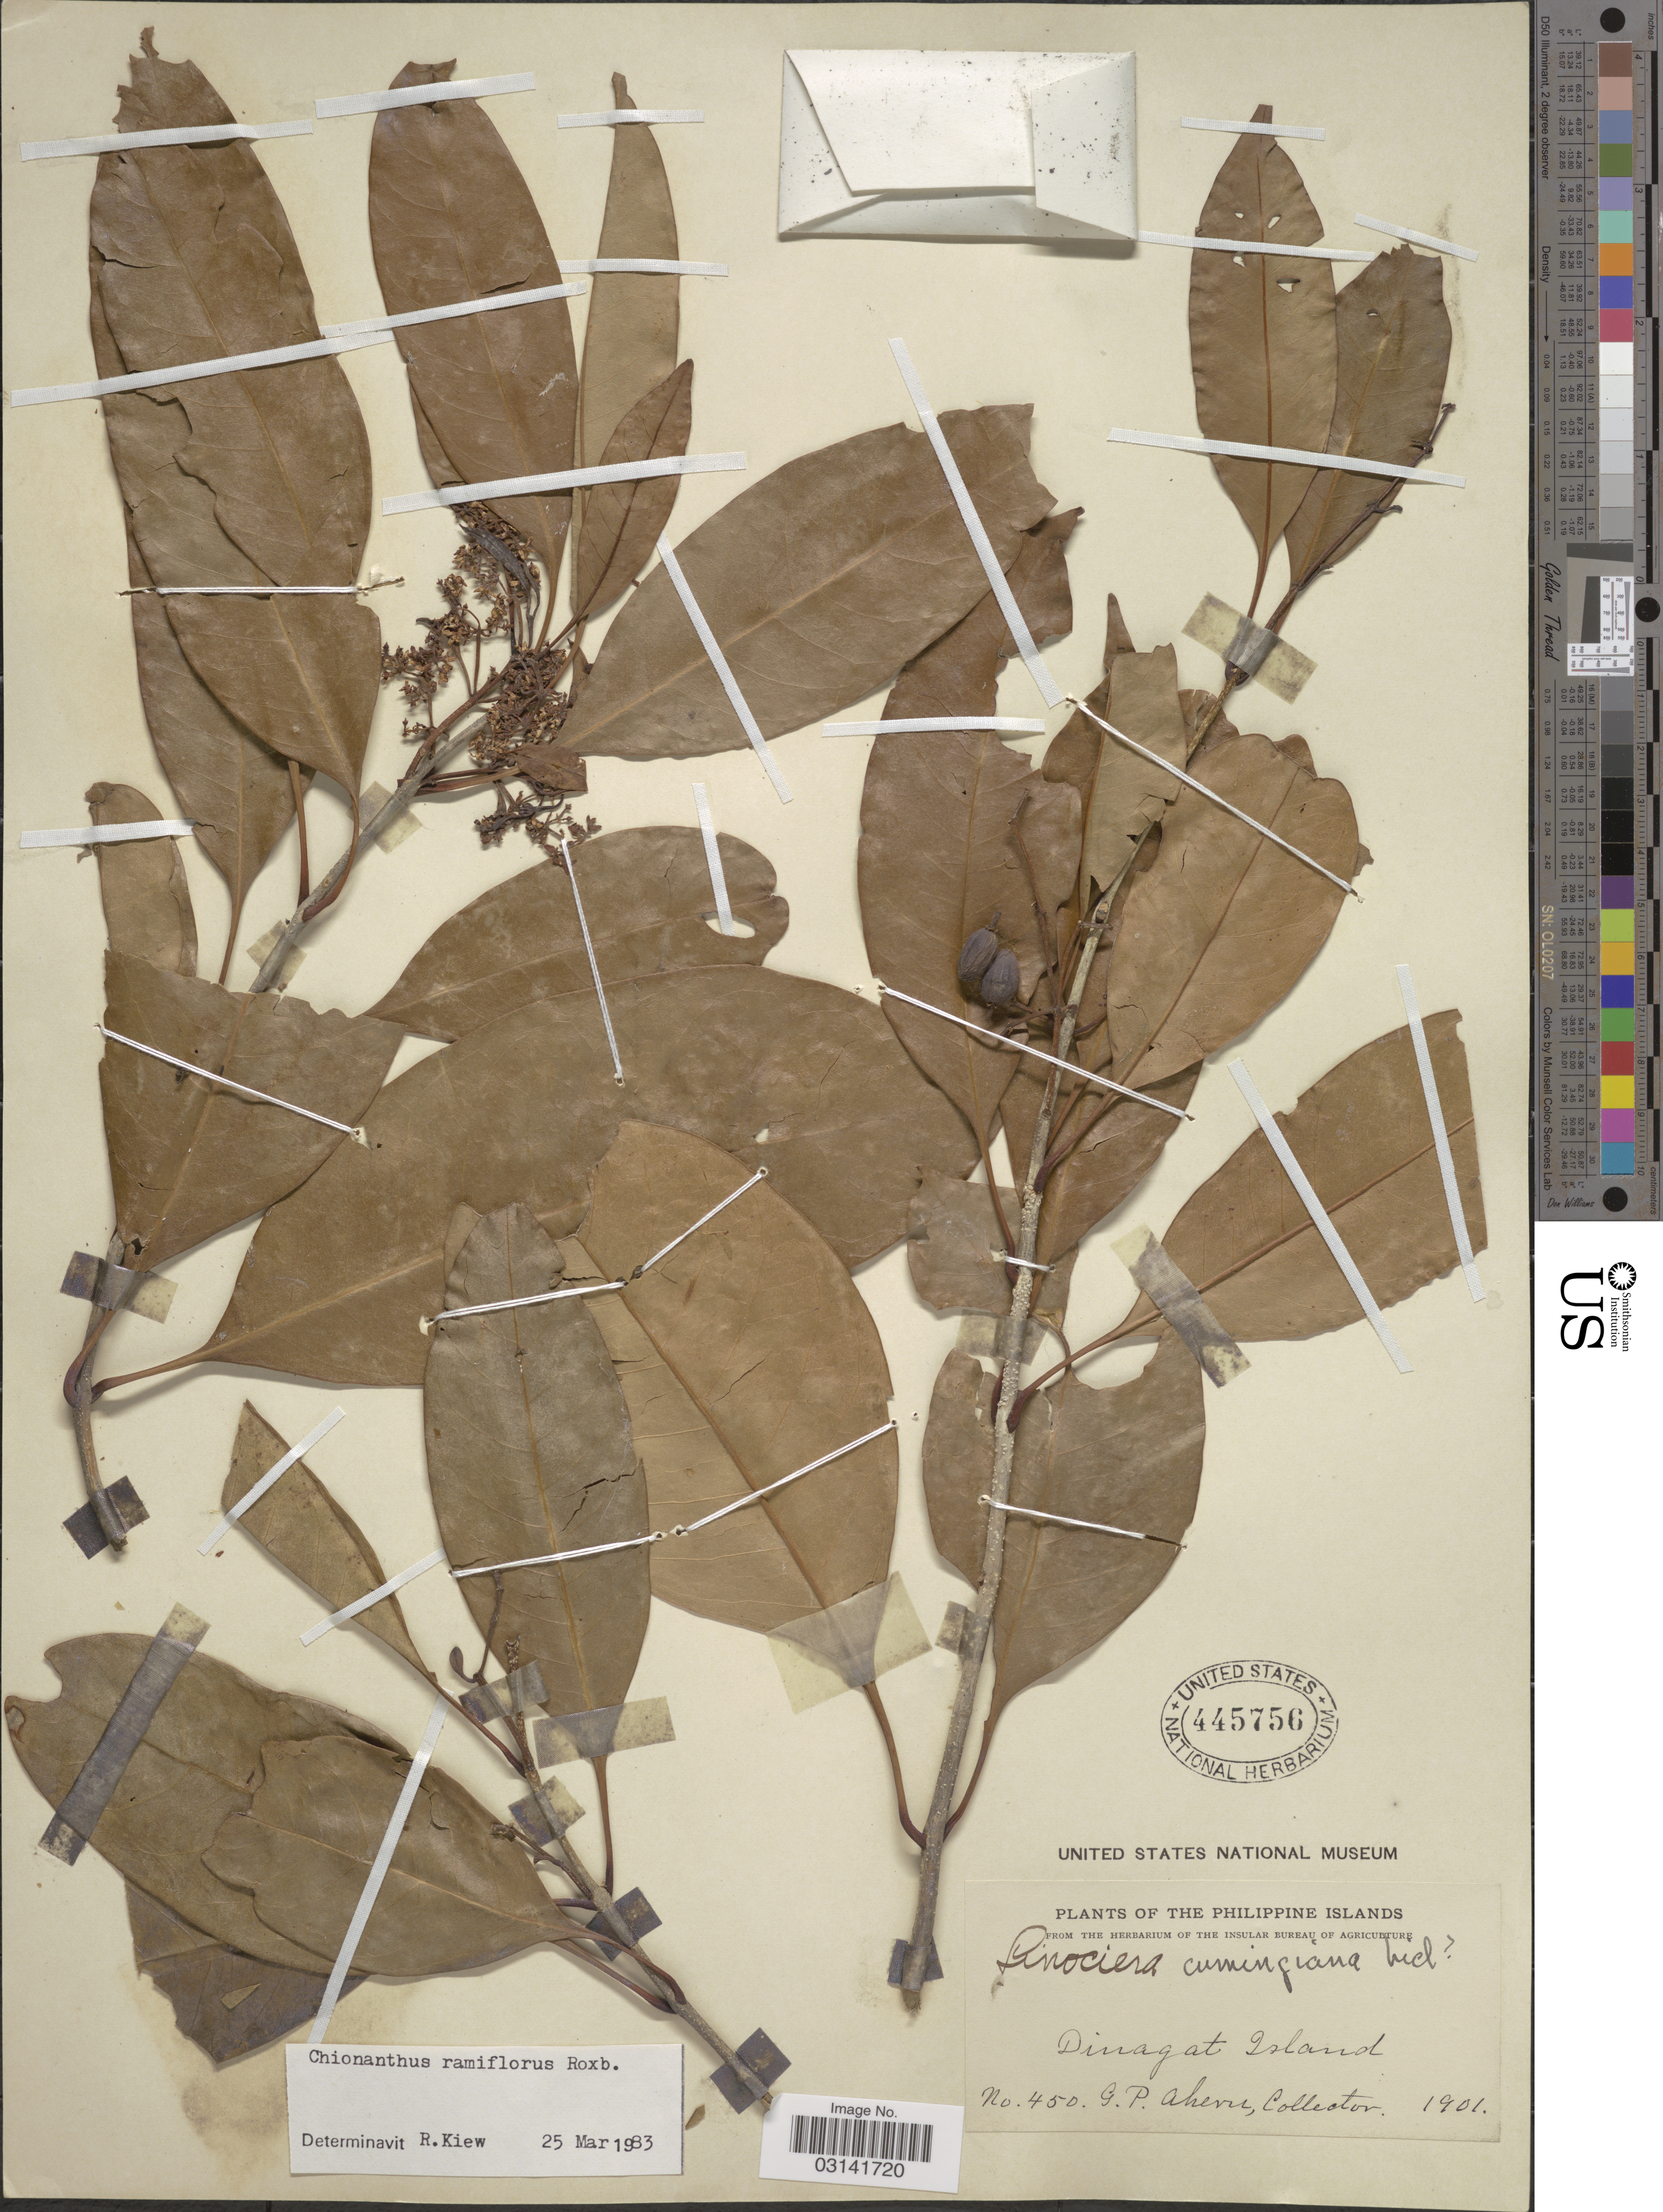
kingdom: Plantae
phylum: Tracheophyta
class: Magnoliopsida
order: Lamiales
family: Oleaceae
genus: Chionanthus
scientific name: Chionanthus ramiflorus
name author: Roxb.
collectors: G. Ahern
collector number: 450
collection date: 1901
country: Philippines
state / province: Caraga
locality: Dinagat Island.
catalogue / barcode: US 445756